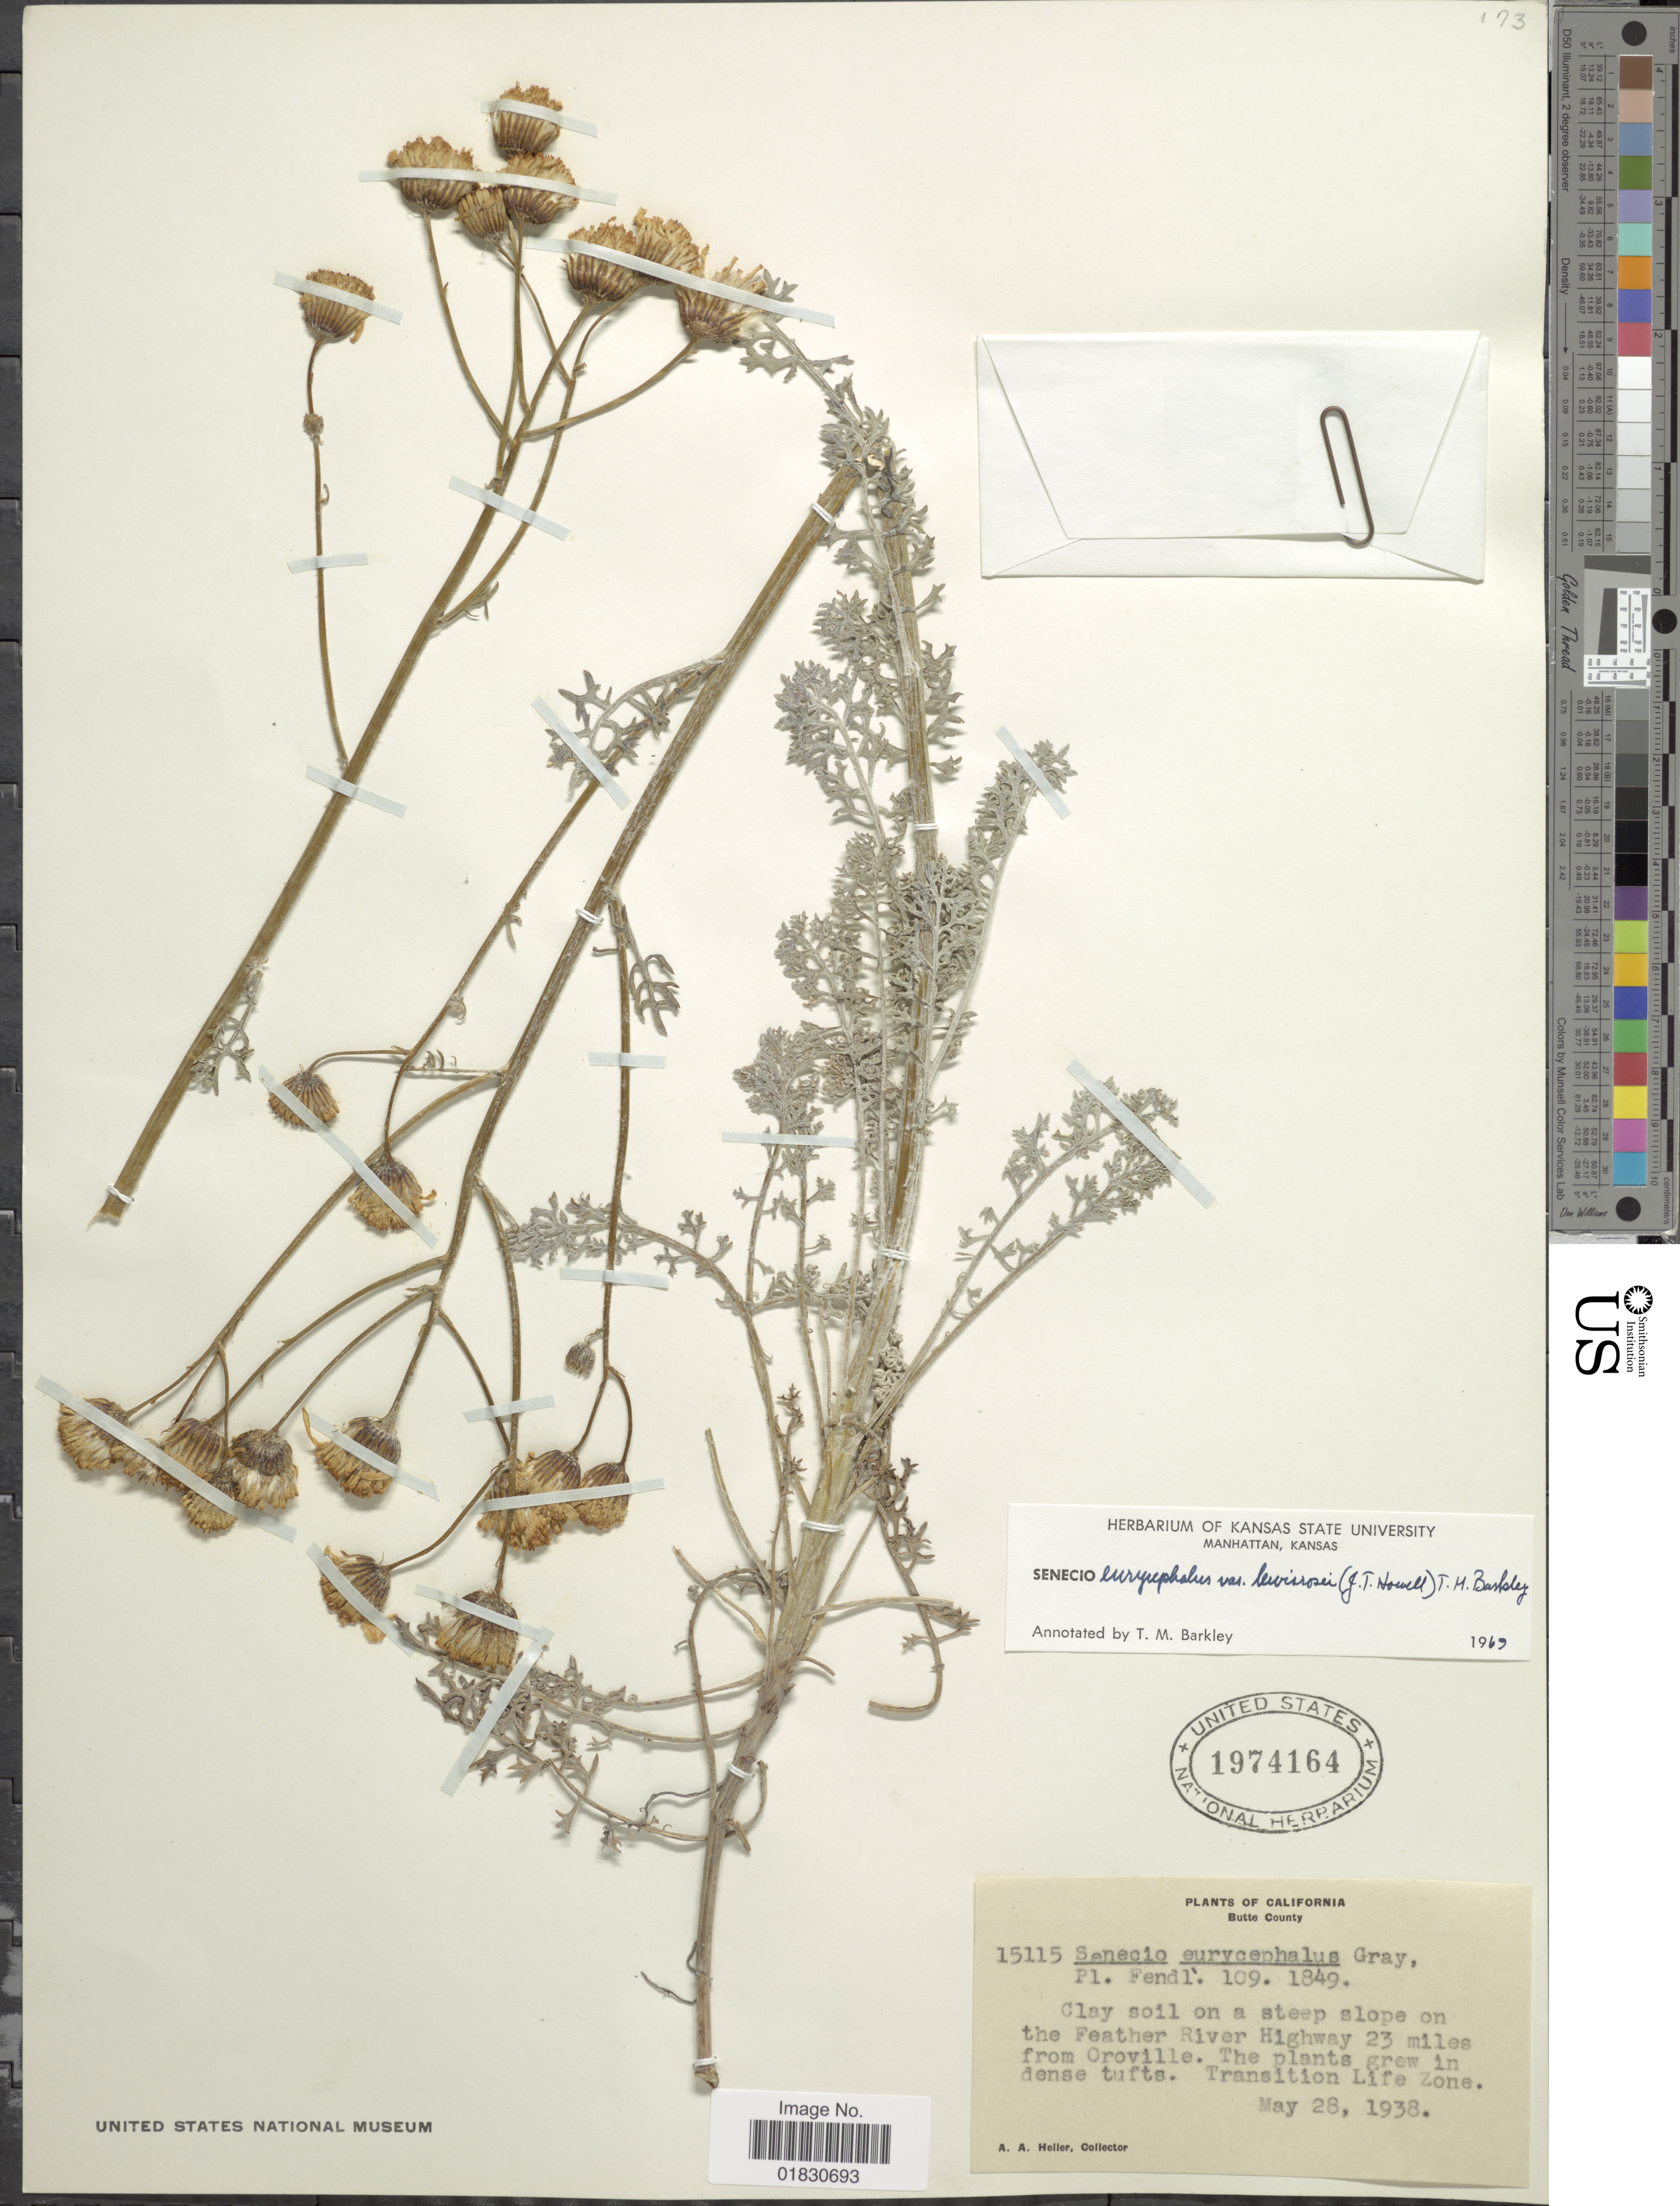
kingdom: Plantae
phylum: Tracheophyta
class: Magnoliopsida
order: Asterales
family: Asteraceae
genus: Packera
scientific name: Packera eurycephala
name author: (Torr. & A. Gray) W.A. Weber & Á. Löve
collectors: A. A. Heller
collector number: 15115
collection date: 1938-05-28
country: United States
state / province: California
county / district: Butte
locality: Butte County, On the Feather River Highway 23 miles from Oroville, Transition Life Zone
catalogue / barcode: US 1974164